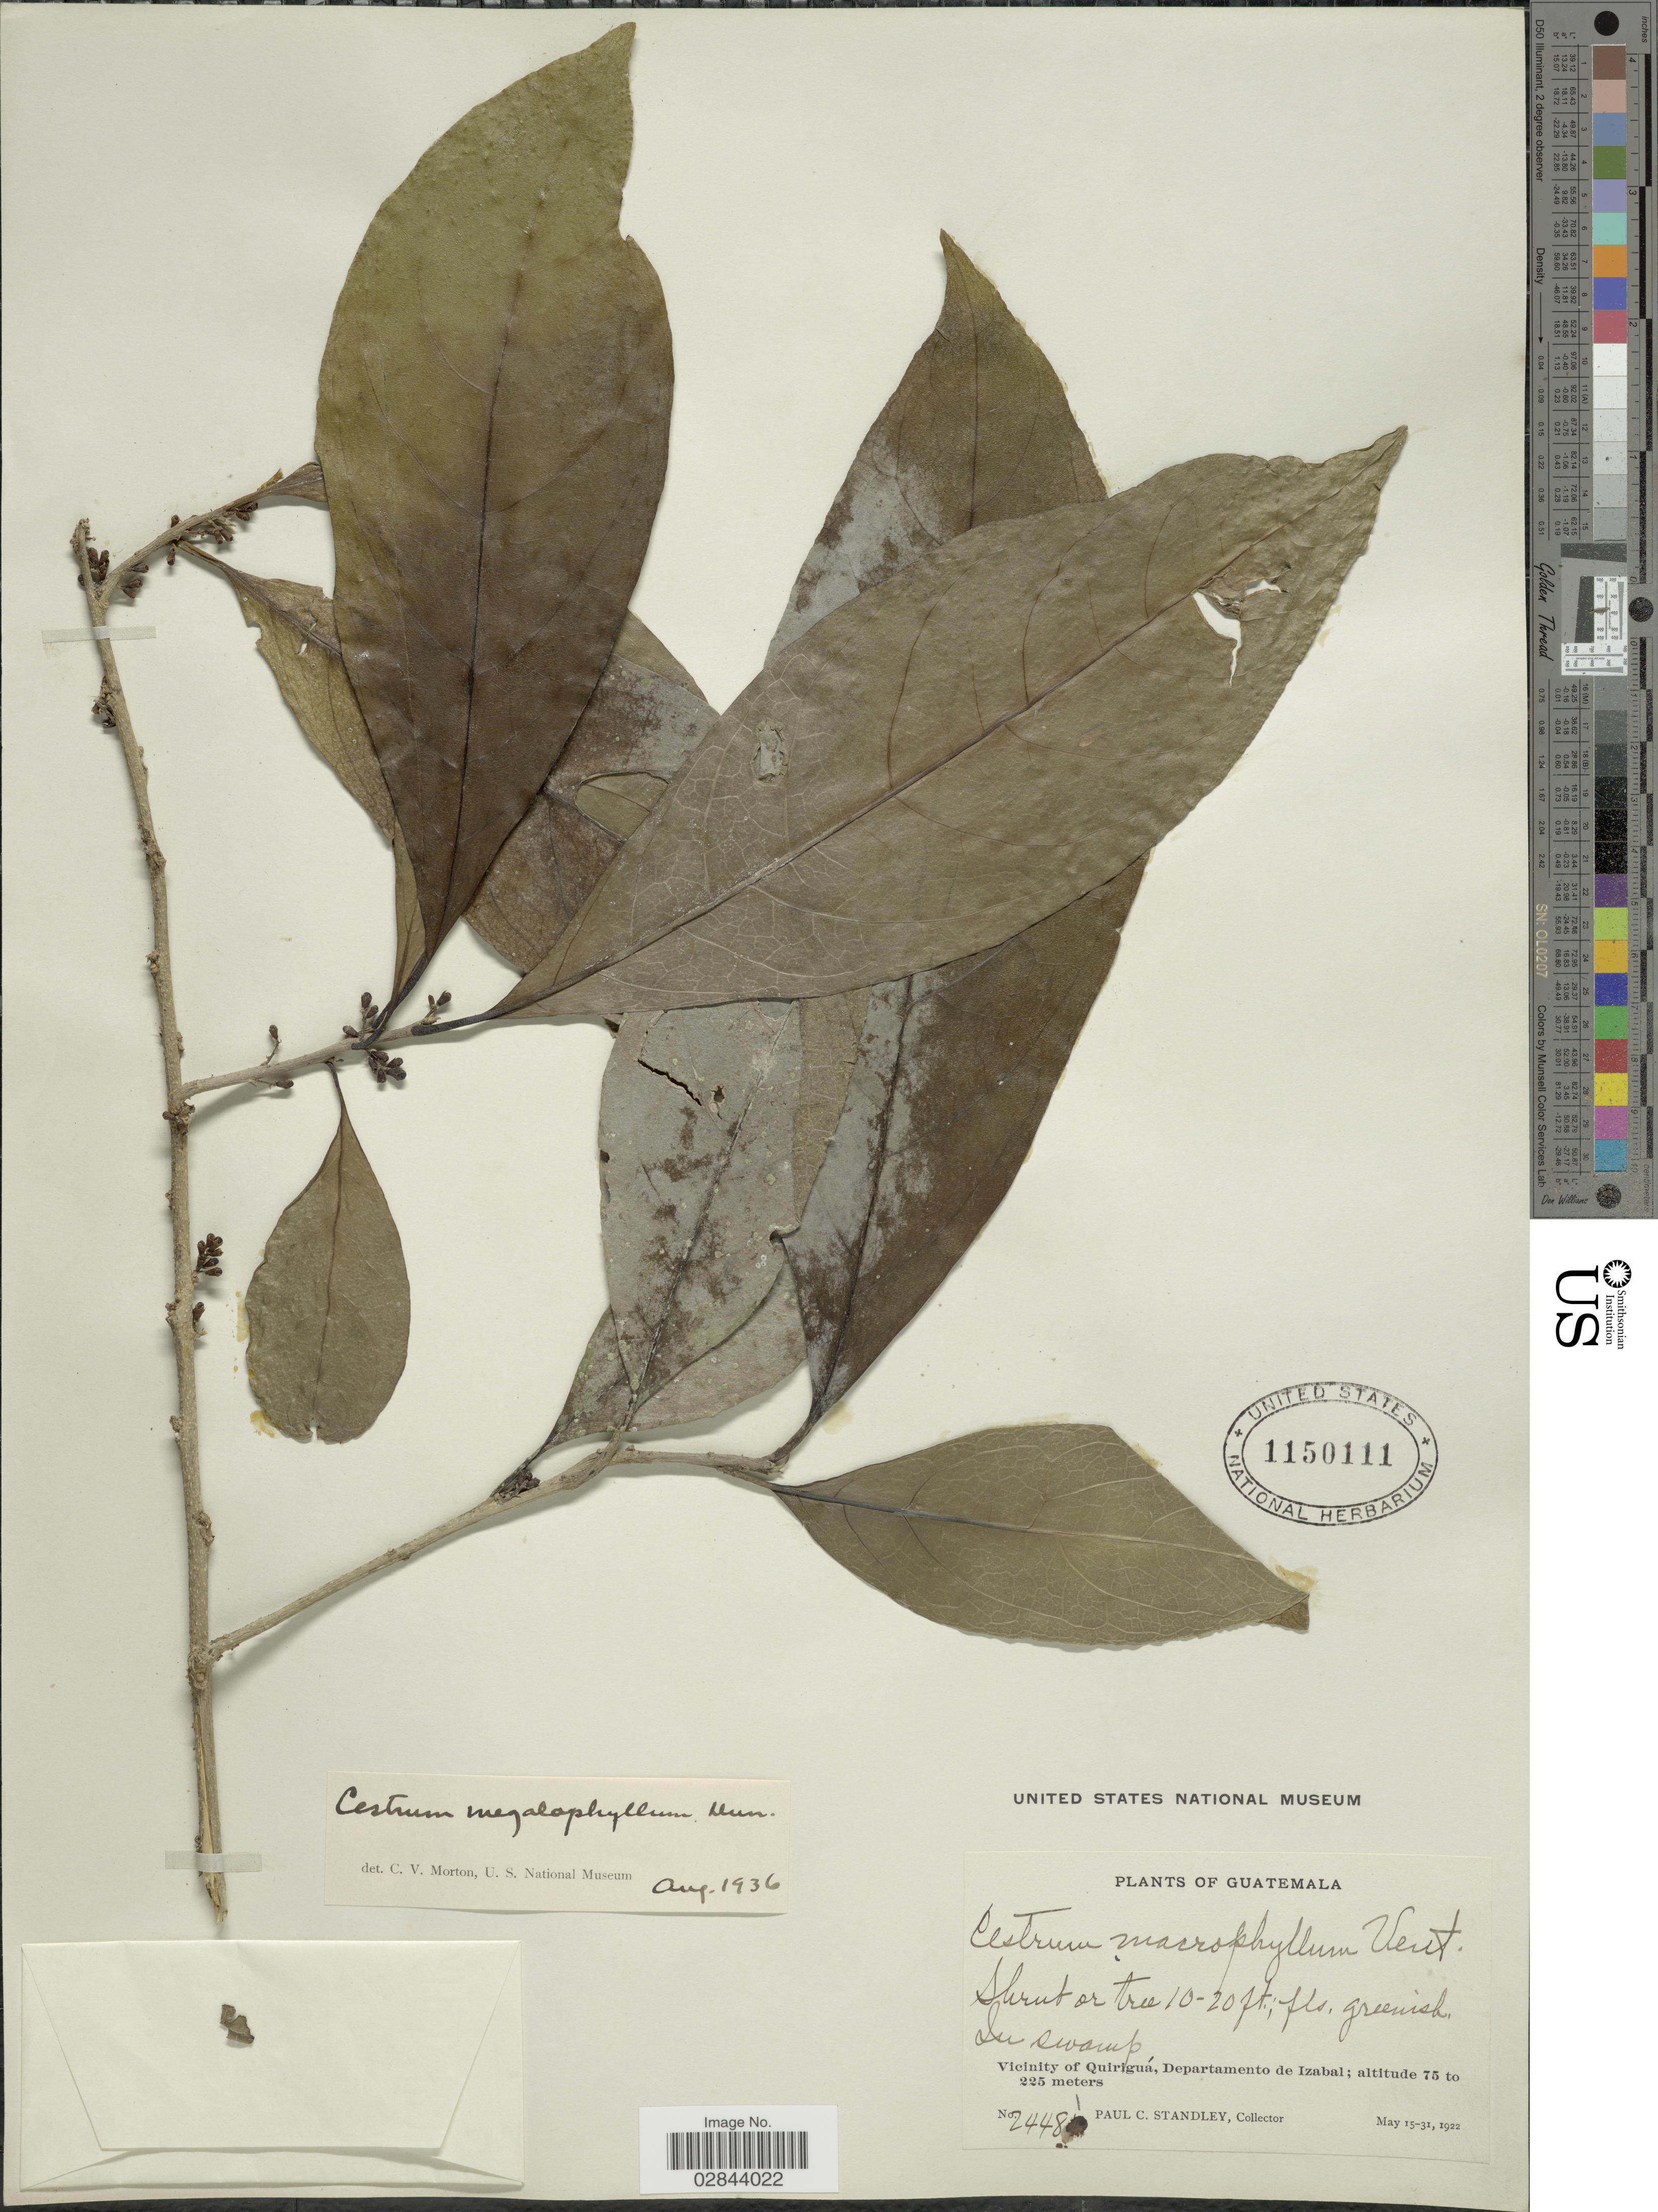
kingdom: Plantae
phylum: Tracheophyta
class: Magnoliopsida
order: Solanales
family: Solanaceae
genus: Cestrum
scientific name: Cestrum schlechtendahlii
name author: G. Don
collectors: P. C. Standley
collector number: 2448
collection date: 1922-05-15/1922-05-31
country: Guatemala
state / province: Izabal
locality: Vicinity of Quiriguá, Departamento de Izabal.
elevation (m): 75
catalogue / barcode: US 1150111